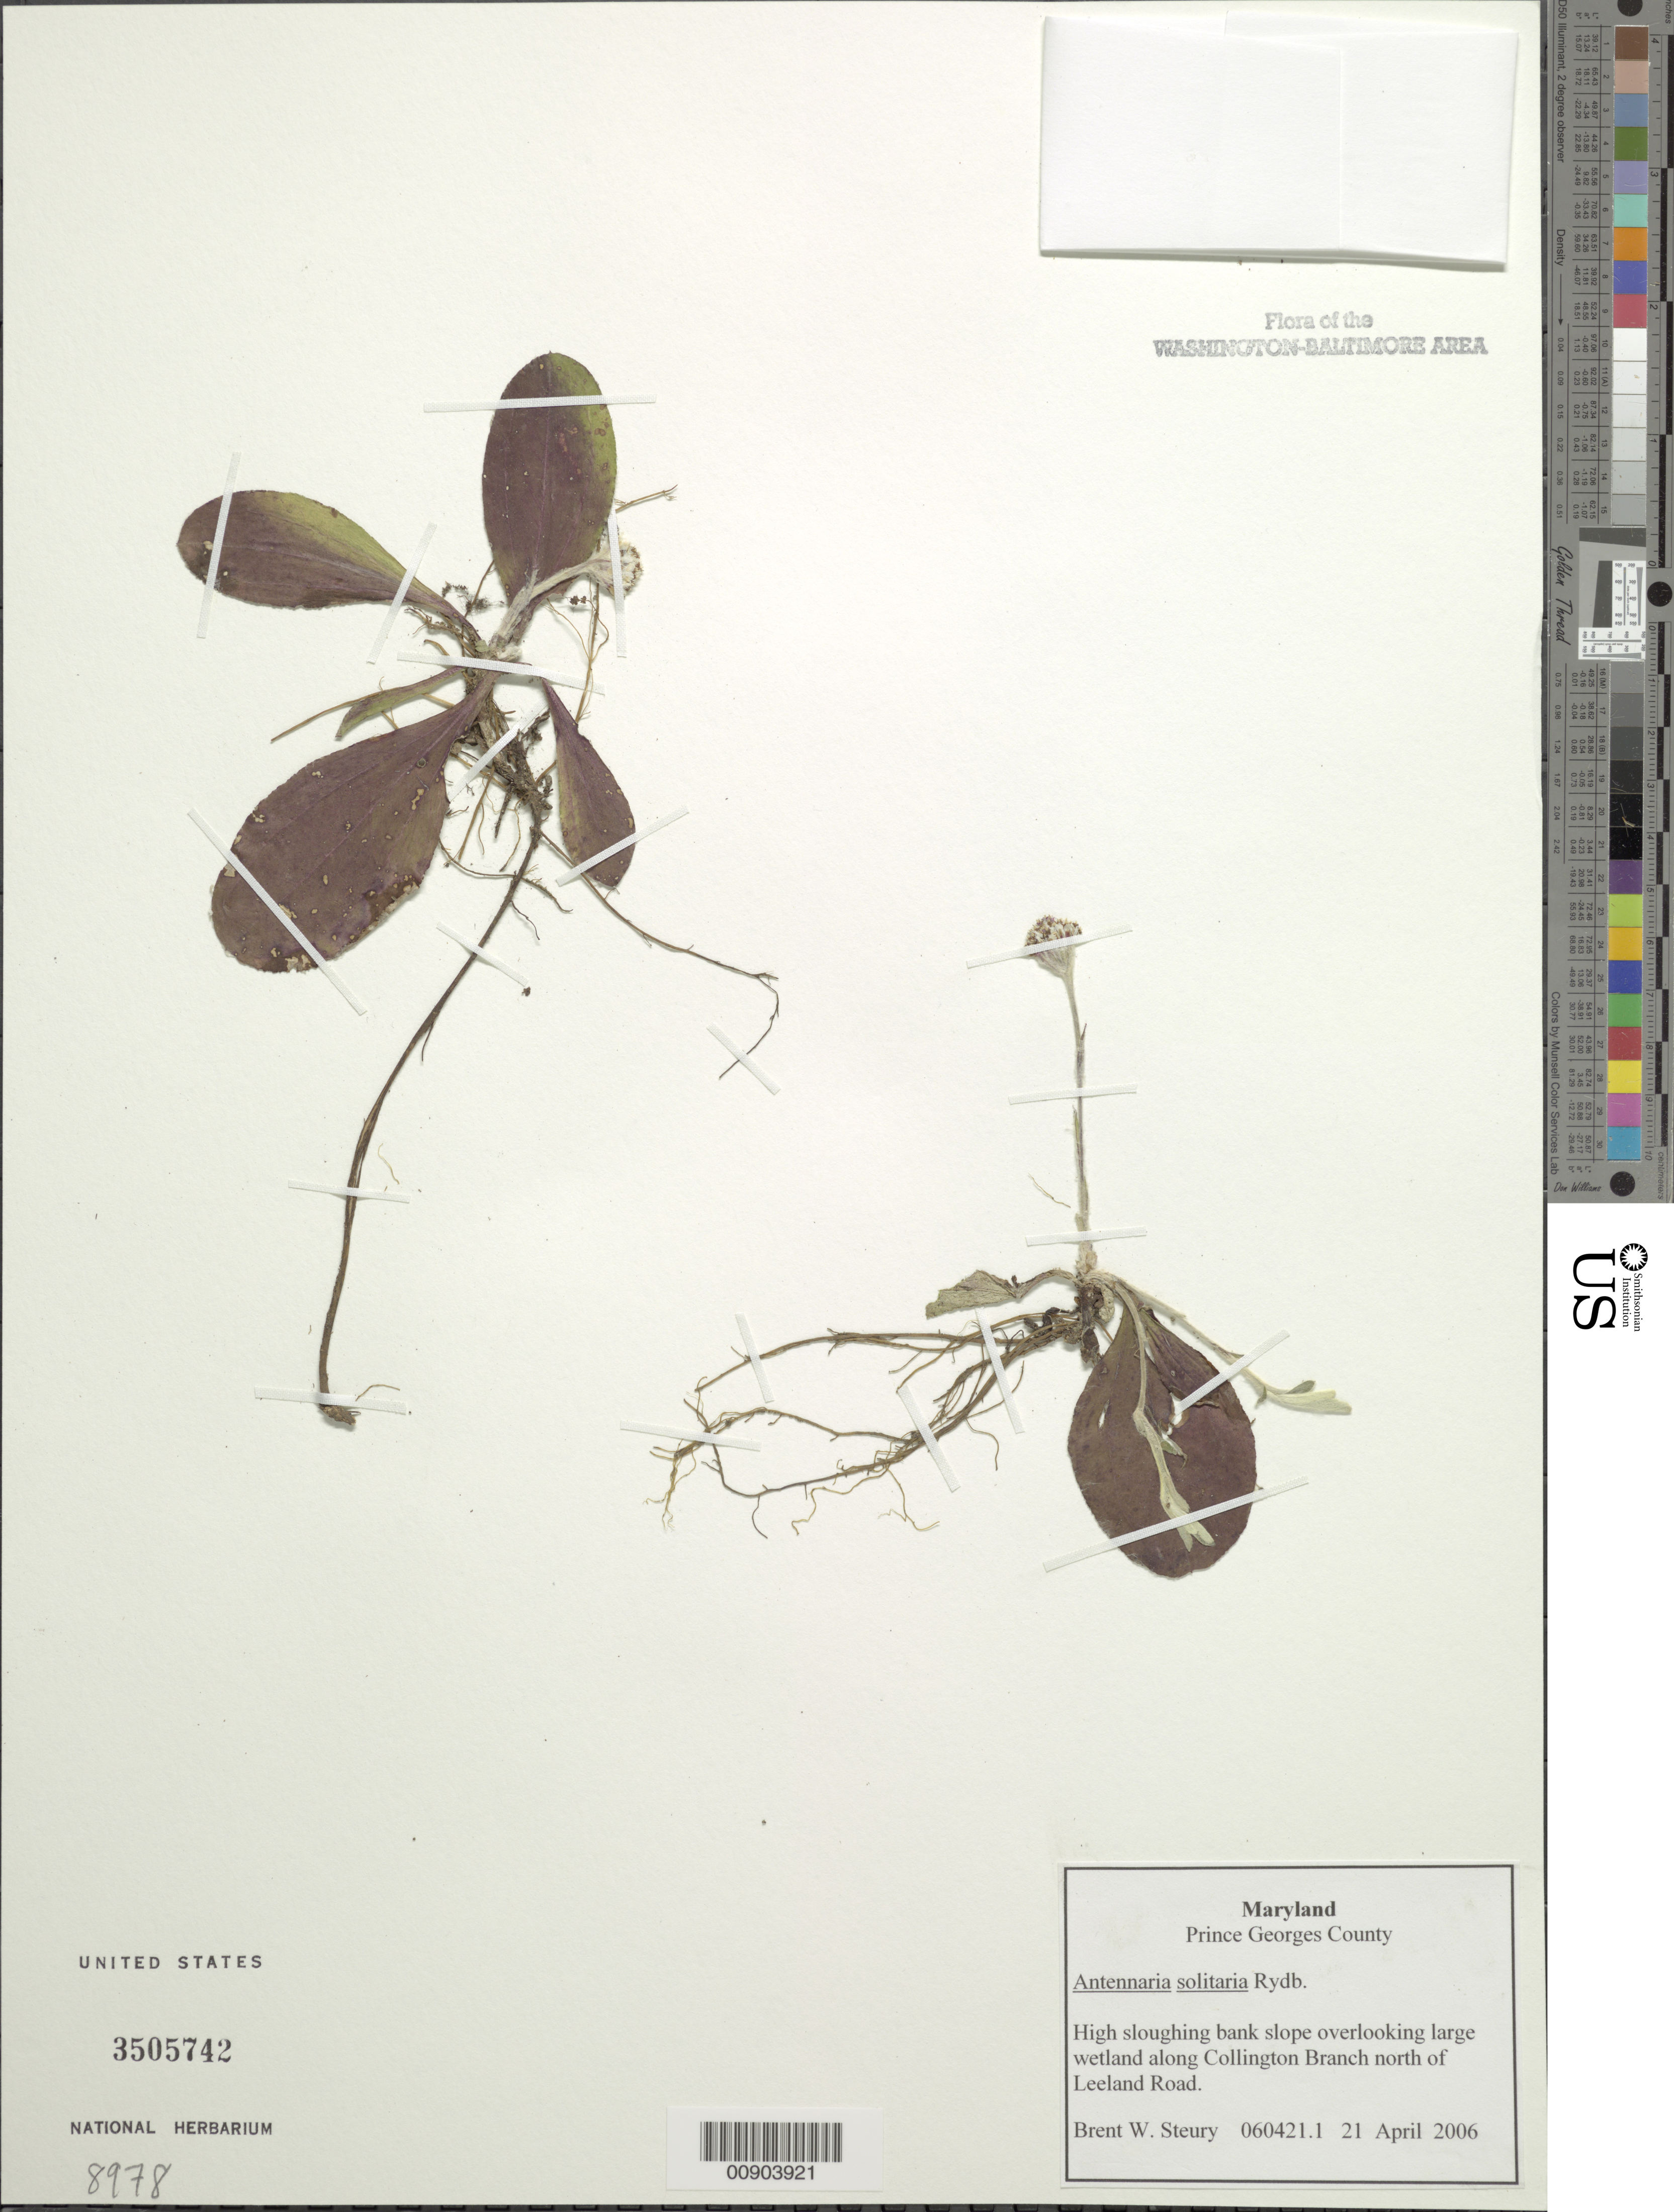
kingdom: Plantae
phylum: Tracheophyta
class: Magnoliopsida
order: Asterales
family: Asteraceae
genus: Antennaria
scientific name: Antennaria solitaria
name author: Rydb.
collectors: B. Steury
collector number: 060421.1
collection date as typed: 21 April 2006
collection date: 2006-04-21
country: United States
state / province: Maryland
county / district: Prince George's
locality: Along Collington Branch north of Leeland Road.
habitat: High sloughing bank slope overlooking large wetland.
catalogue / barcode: US 3505742